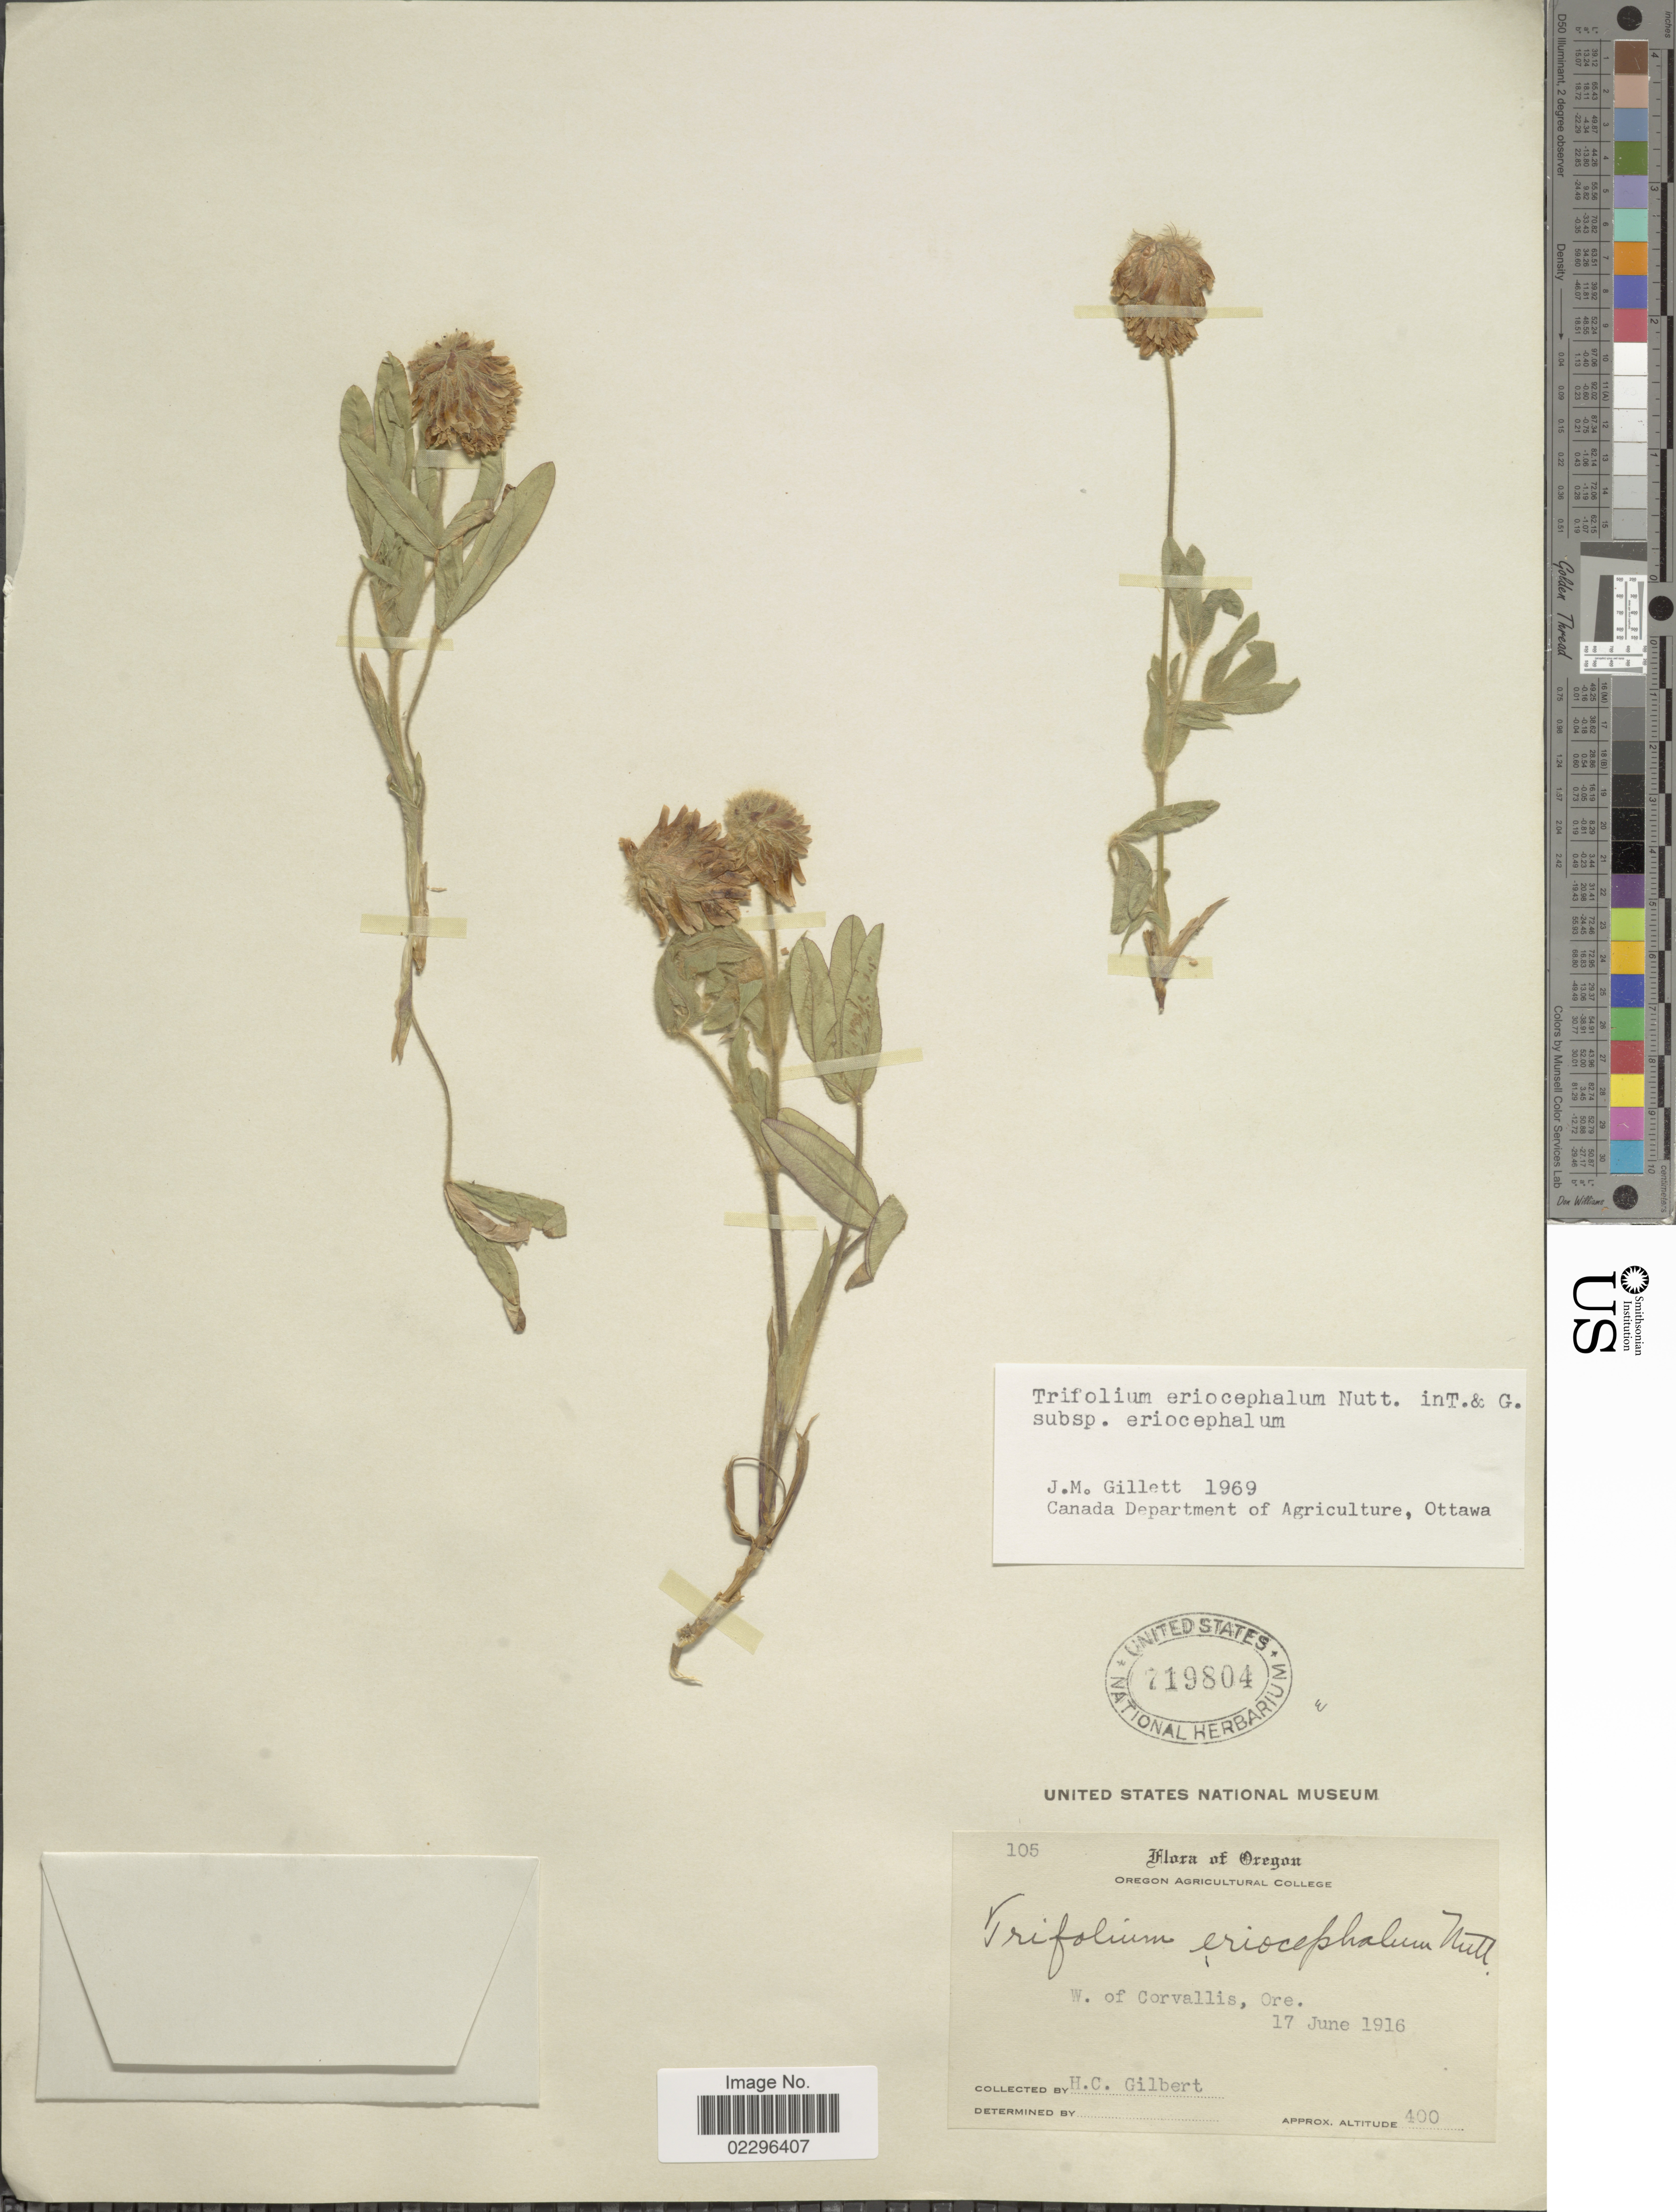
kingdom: Plantae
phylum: Tracheophyta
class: Magnoliopsida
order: Fabales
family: Fabaceae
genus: Trifolium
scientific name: Trifolium eriocephalum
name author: Nutt.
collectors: H. Gilbert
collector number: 105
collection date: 1916-06-17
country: United States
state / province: Oregon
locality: W. of Corvallis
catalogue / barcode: US 719804